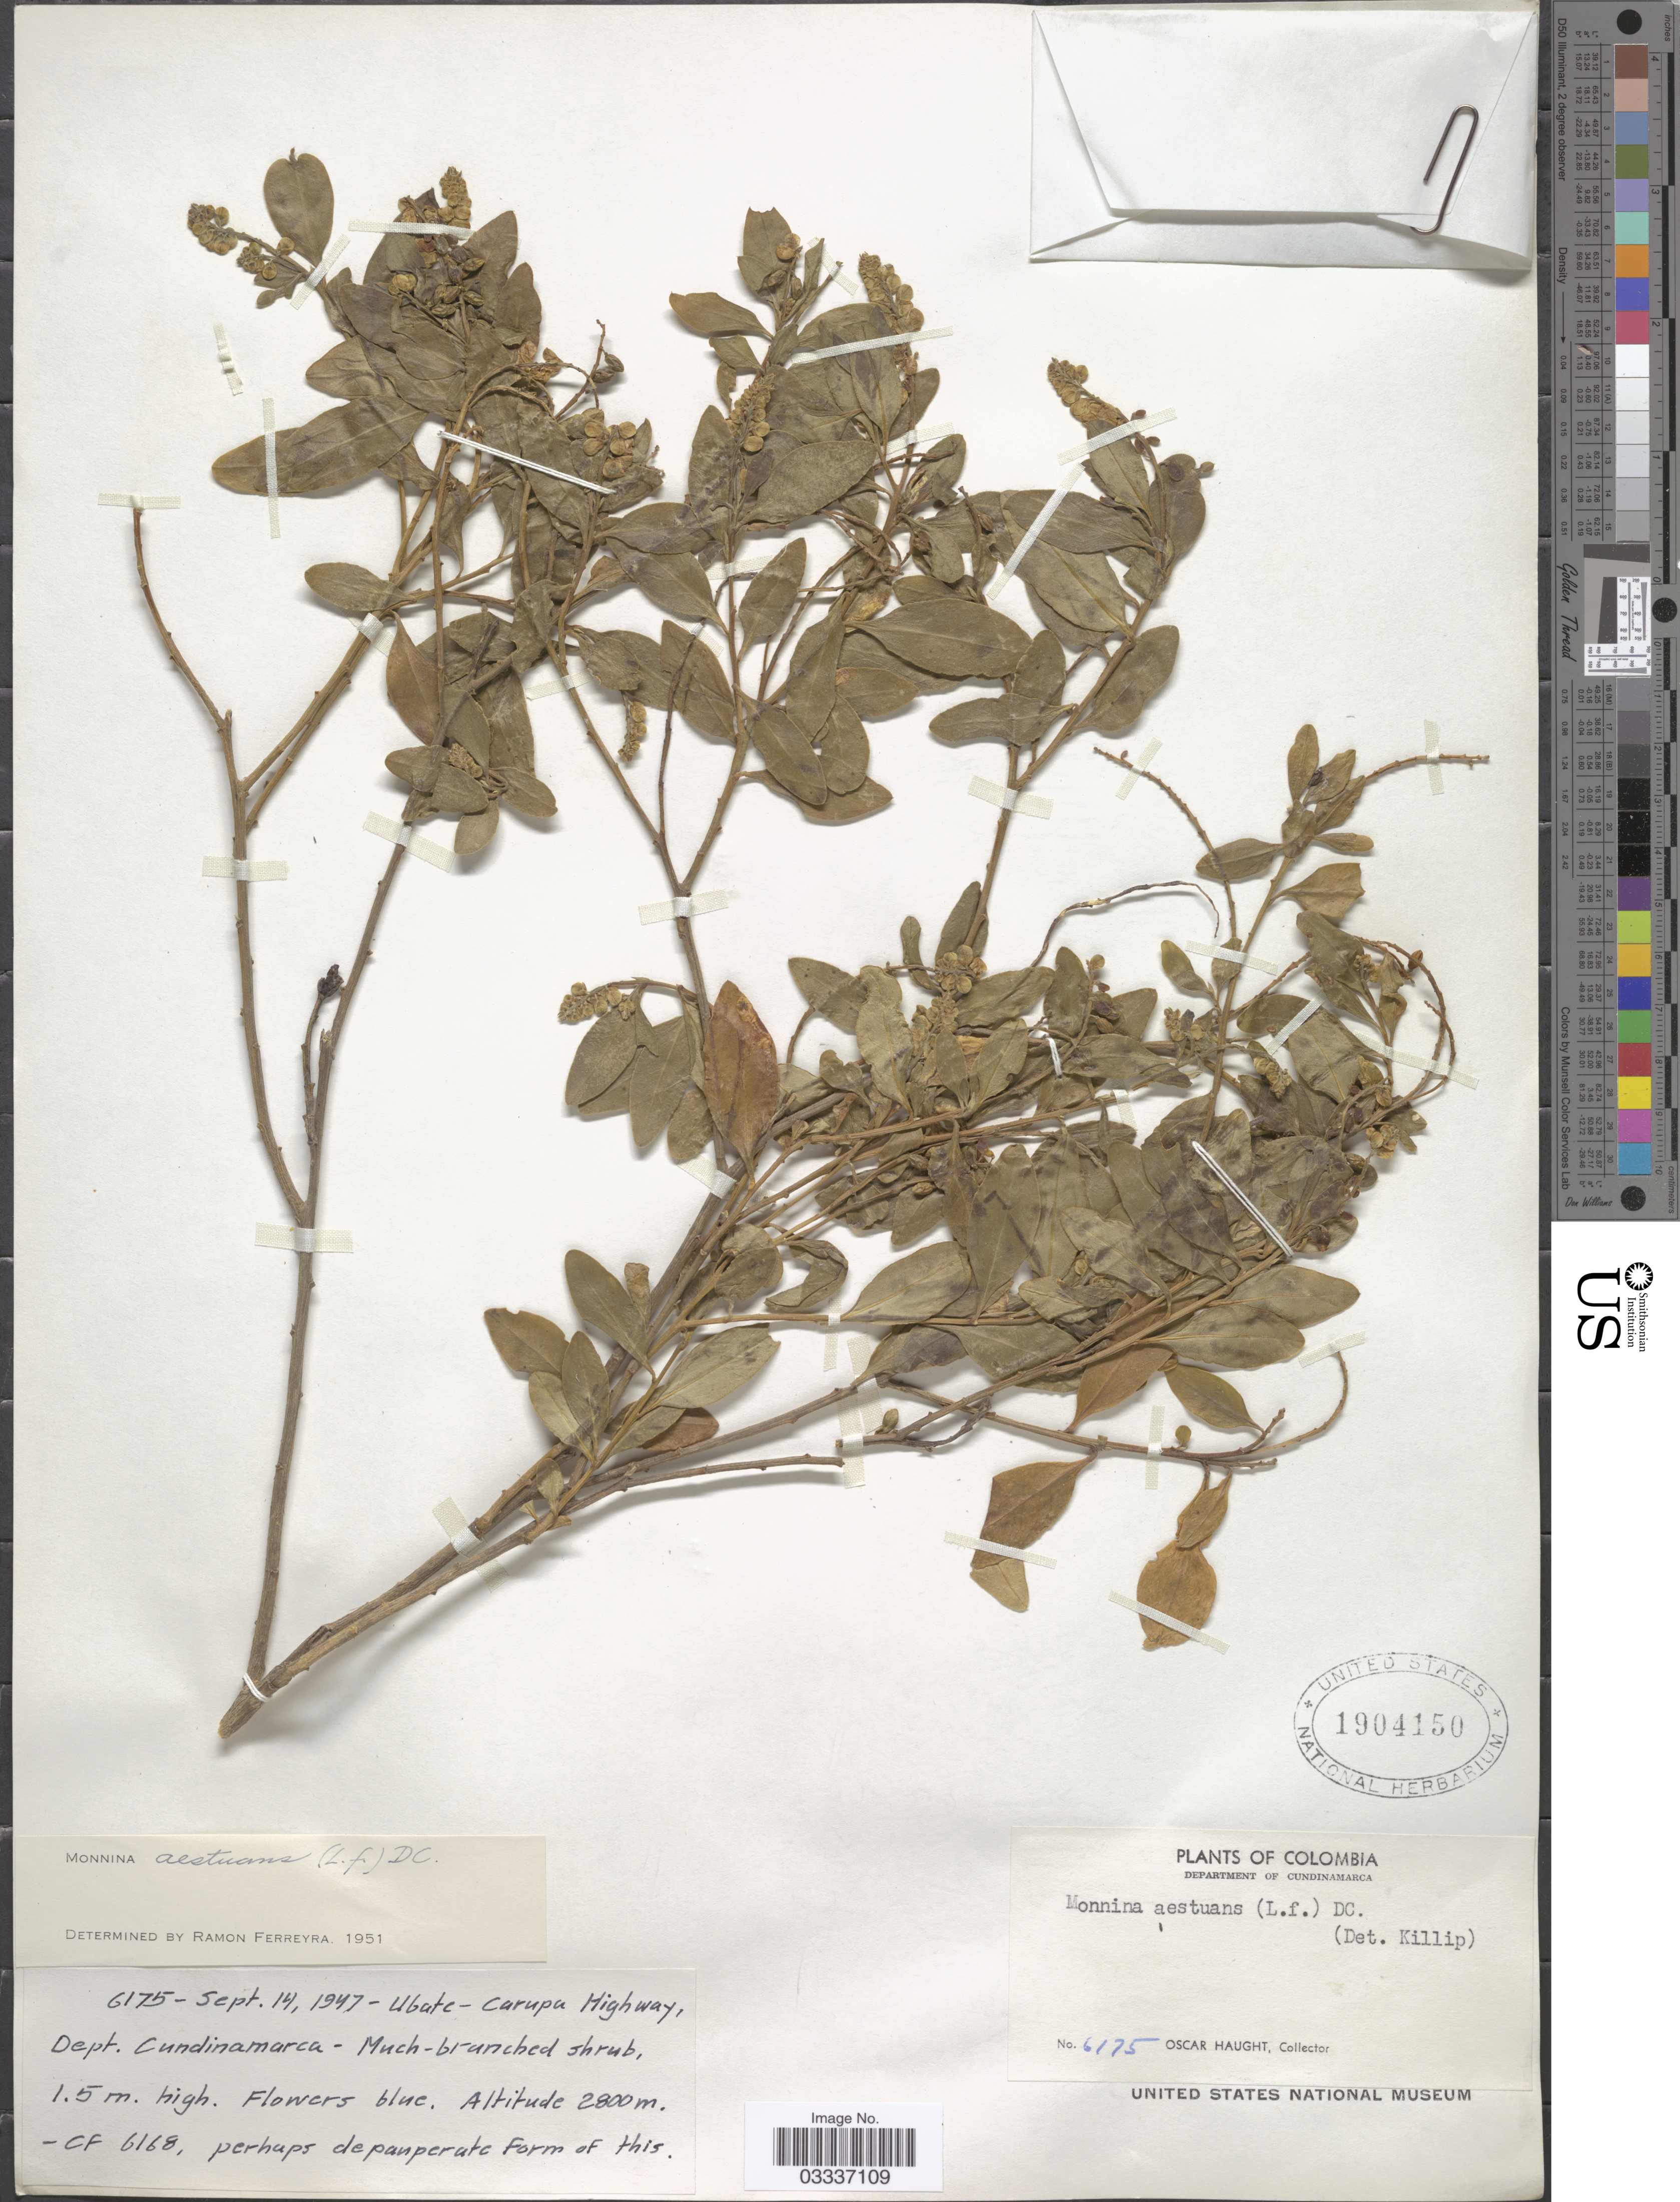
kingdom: Plantae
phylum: Tracheophyta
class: Magnoliopsida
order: Fabales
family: Polygalaceae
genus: Monnina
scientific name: Monnina aestuans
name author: (L. f.) DC.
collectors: O. Haught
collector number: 6175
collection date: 1947-09-14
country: Colombia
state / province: Cundinamarca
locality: Department of Cundinamarca. Ubate- Carupa Highway.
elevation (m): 2800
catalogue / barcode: US 1904150